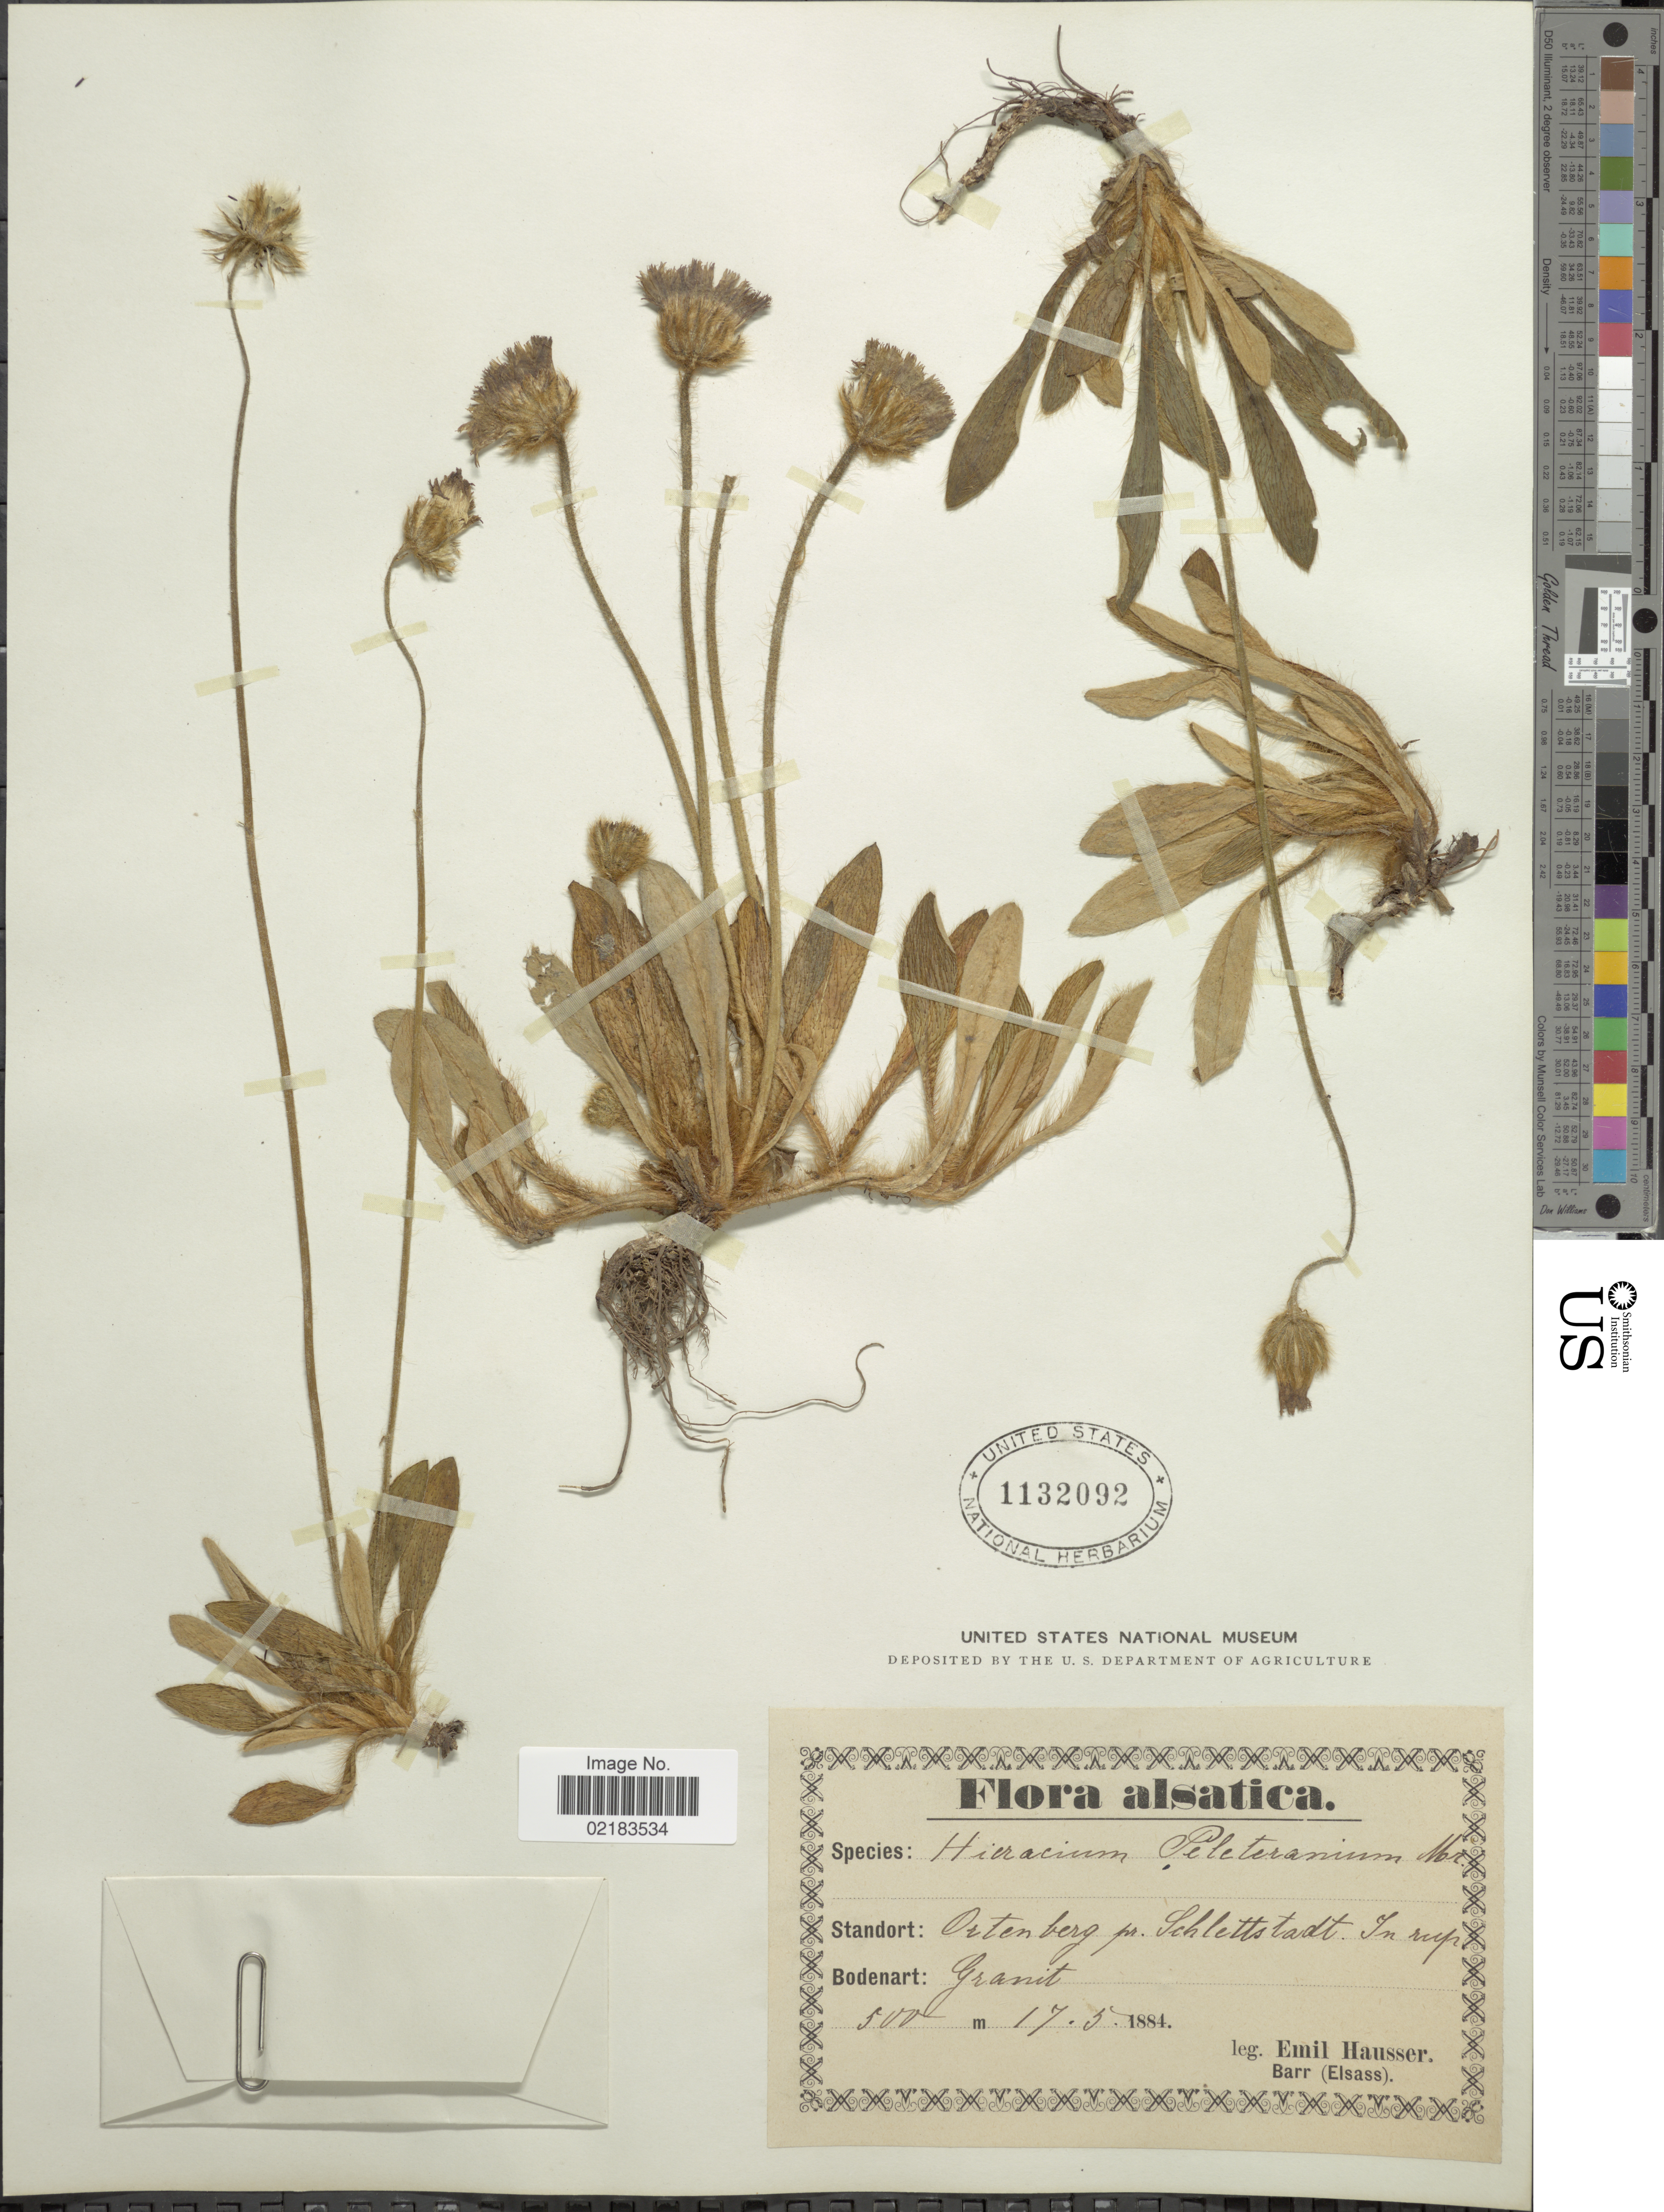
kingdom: Plantae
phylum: Tracheophyta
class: Magnoliopsida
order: Asterales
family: Asteraceae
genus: Pilosella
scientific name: Pilosella peleteriana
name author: (Mérat) F.W. Schultz & Sch. Bip.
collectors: E. Hausser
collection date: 1884-05-17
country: Germany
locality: Alsatica, Ortenberg pr. Schlettstadt, in rup, Bodenart; granit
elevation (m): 500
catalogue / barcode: US 1132092